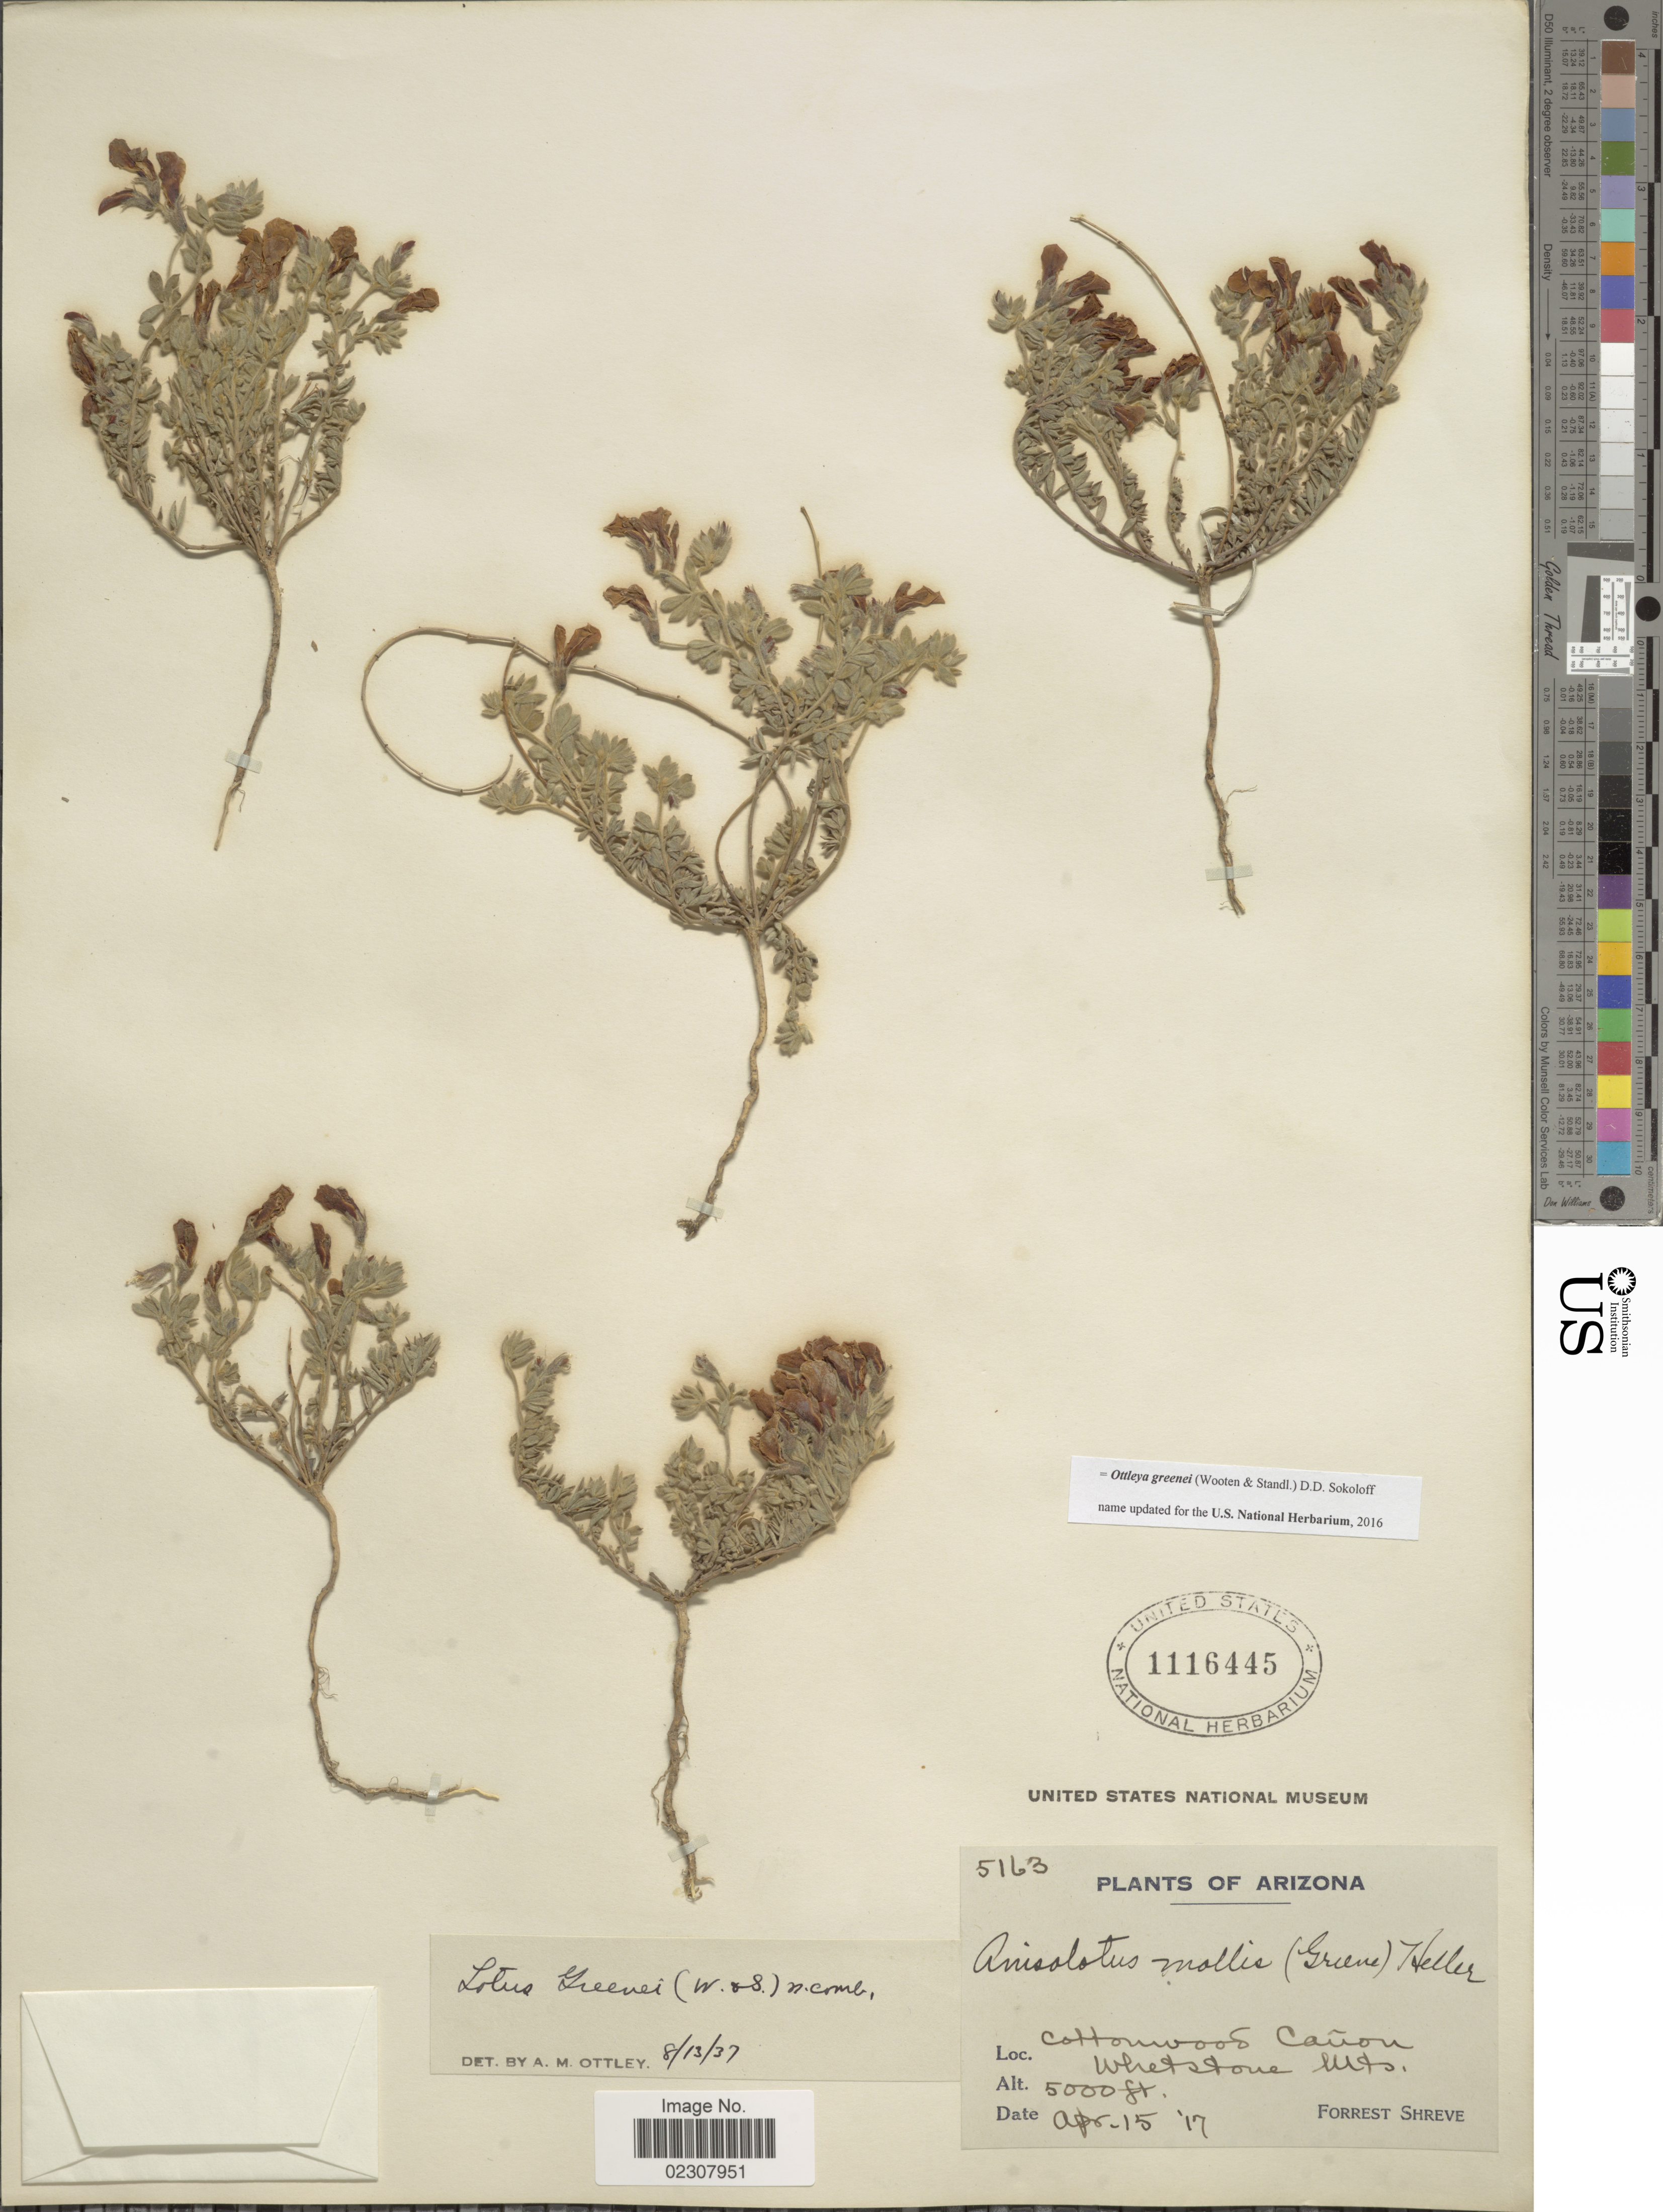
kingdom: Plantae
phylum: Tracheophyta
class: Magnoliopsida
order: Fabales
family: Fabaceae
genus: Ottleya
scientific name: Ottleya greenei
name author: (Wooten & Standl.) D.D. Sokoloff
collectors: F. Shreve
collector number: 5163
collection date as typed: Transcribed d/m/y: 15/4/17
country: United States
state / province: Arizona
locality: Cottonwood Cañon, Whetstone Mts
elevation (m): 1524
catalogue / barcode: US 1116445